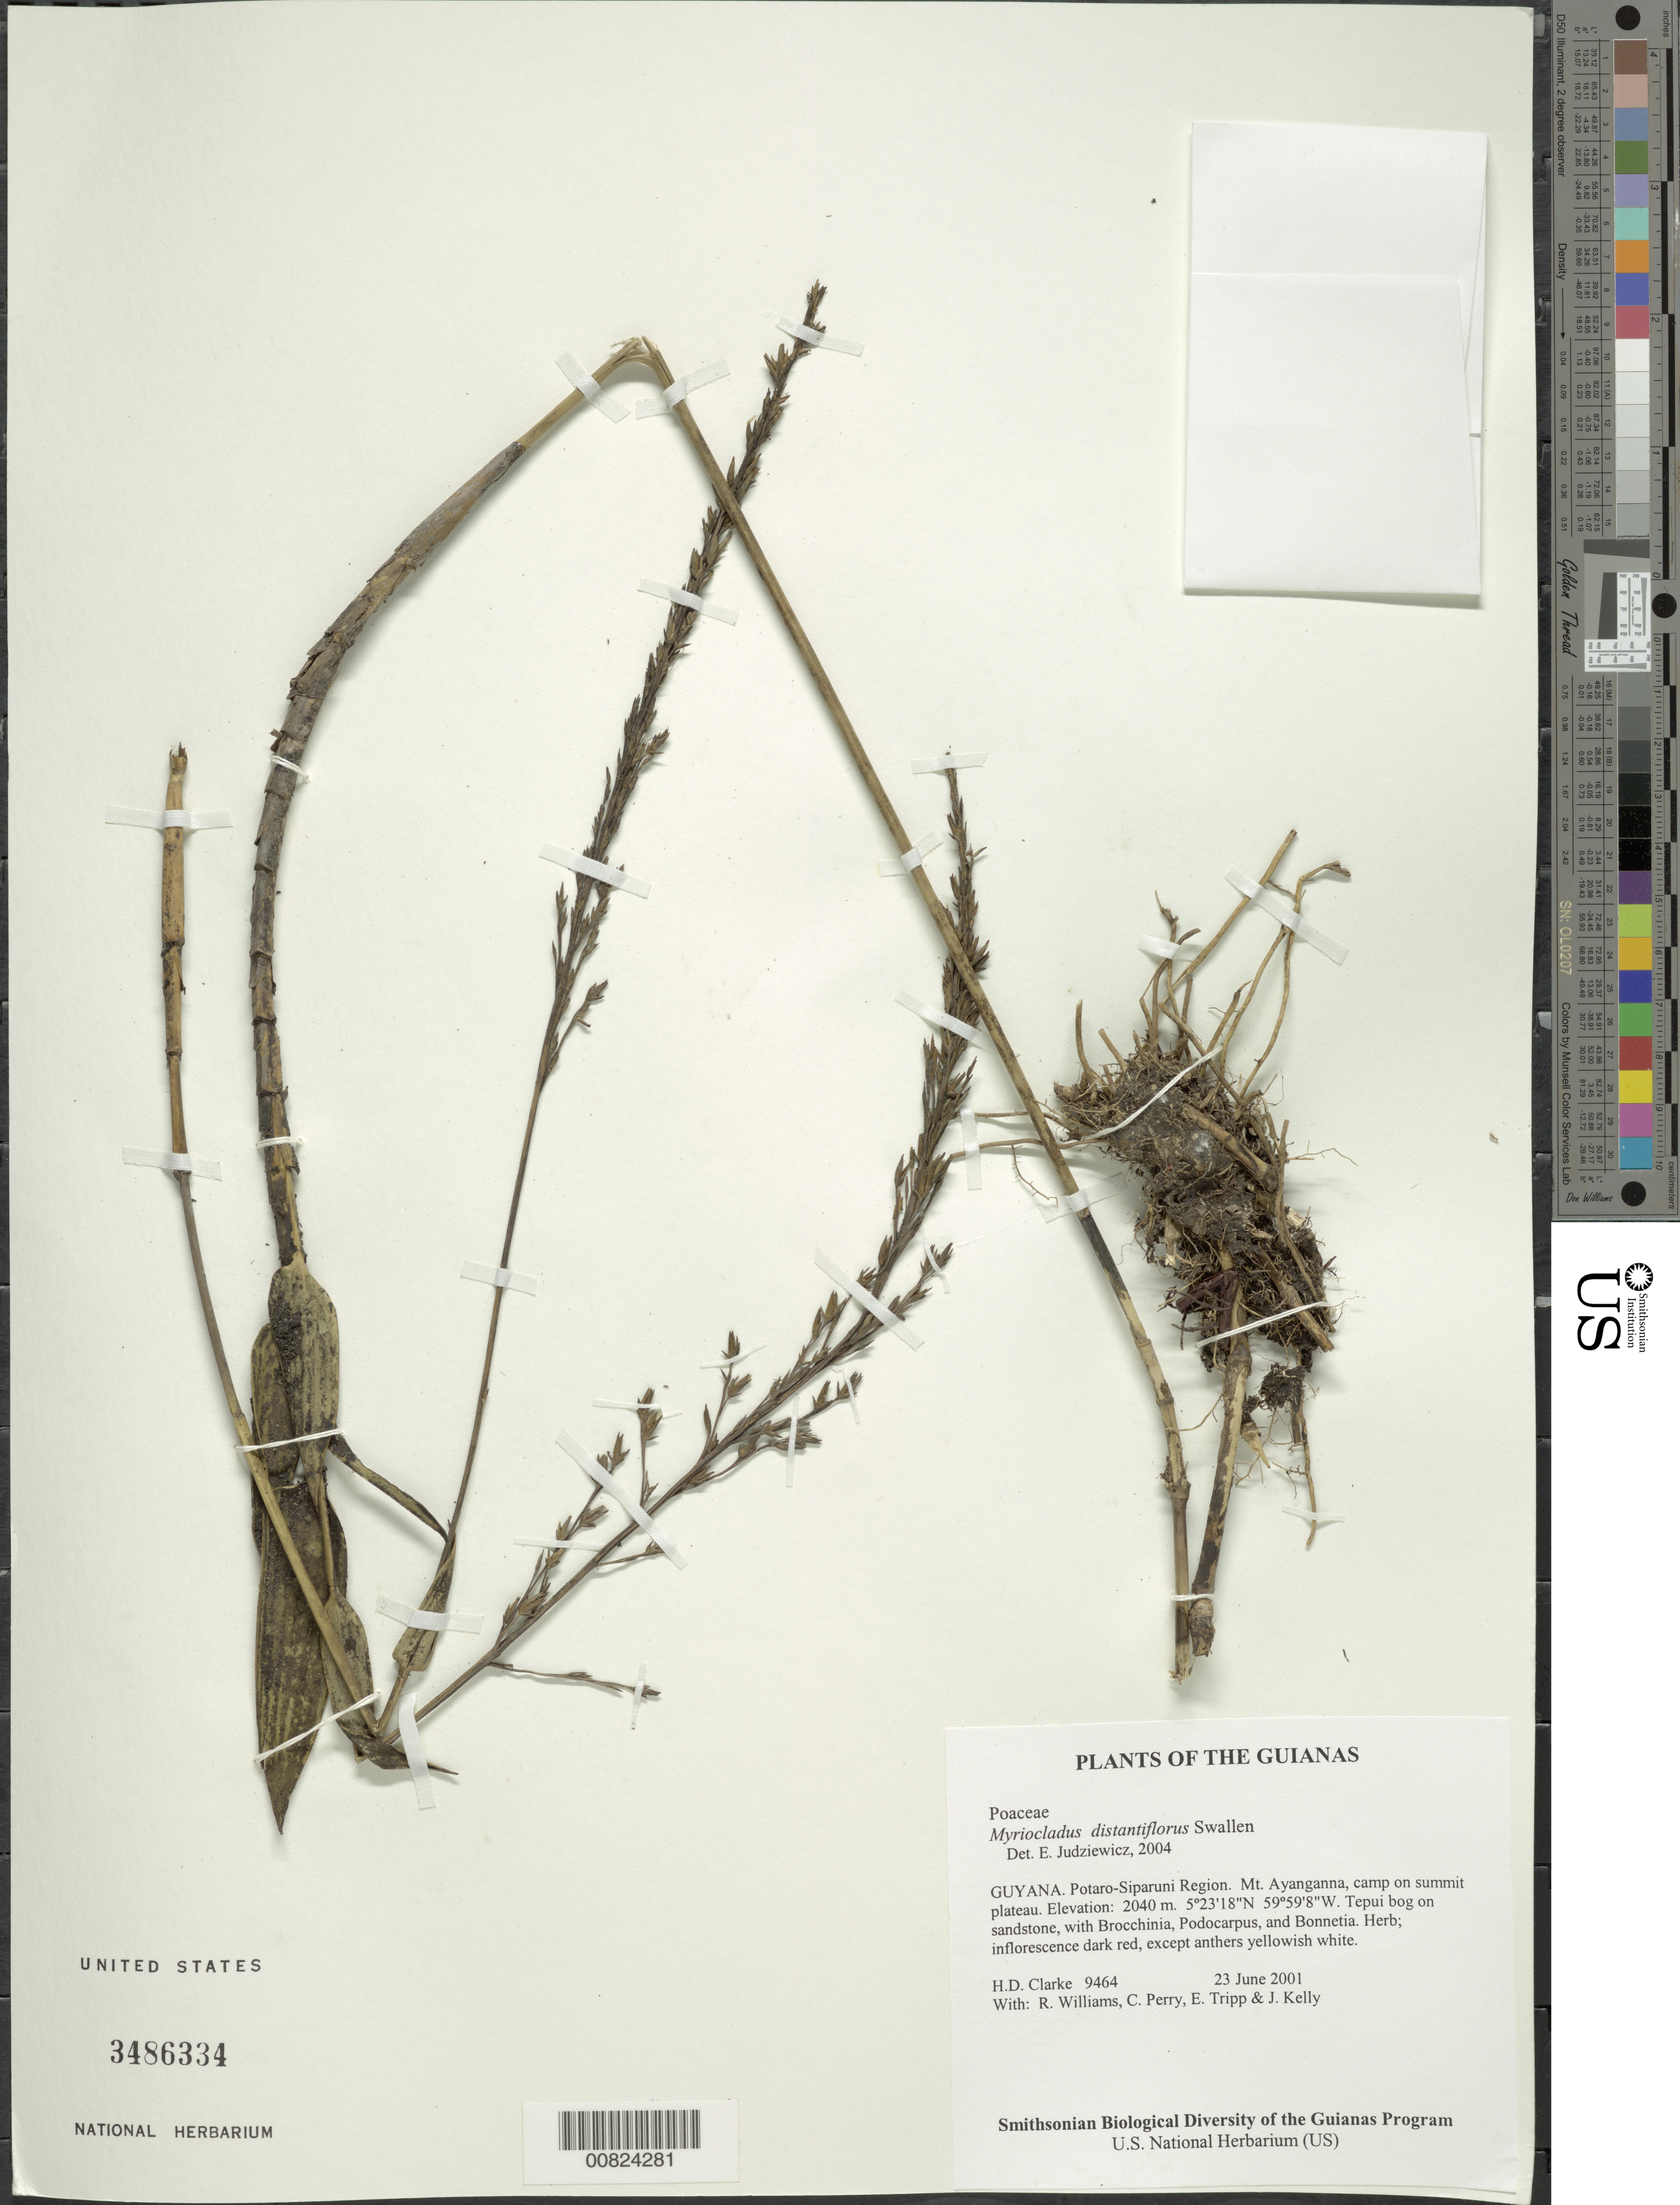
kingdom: Plantae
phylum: Tracheophyta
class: Liliopsida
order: Poales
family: Poaceae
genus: Myriocladus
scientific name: Myriocladus distantiflorus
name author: Swallen in Maguire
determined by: Judziewicz, E. J.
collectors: H. D. Clarke, R. Williams, C. Perry, E. Tripp & J. Kelly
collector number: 9464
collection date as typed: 23 June 2001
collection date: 2001-06-23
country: Guyana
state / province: Potaro-Siparuni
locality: Mt. Ayanganna, camp on summit plateau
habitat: Tepui bog on sandstone, with Brocchinia, Podocarpus, and Bonnetia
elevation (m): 2040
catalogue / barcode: US 3486334